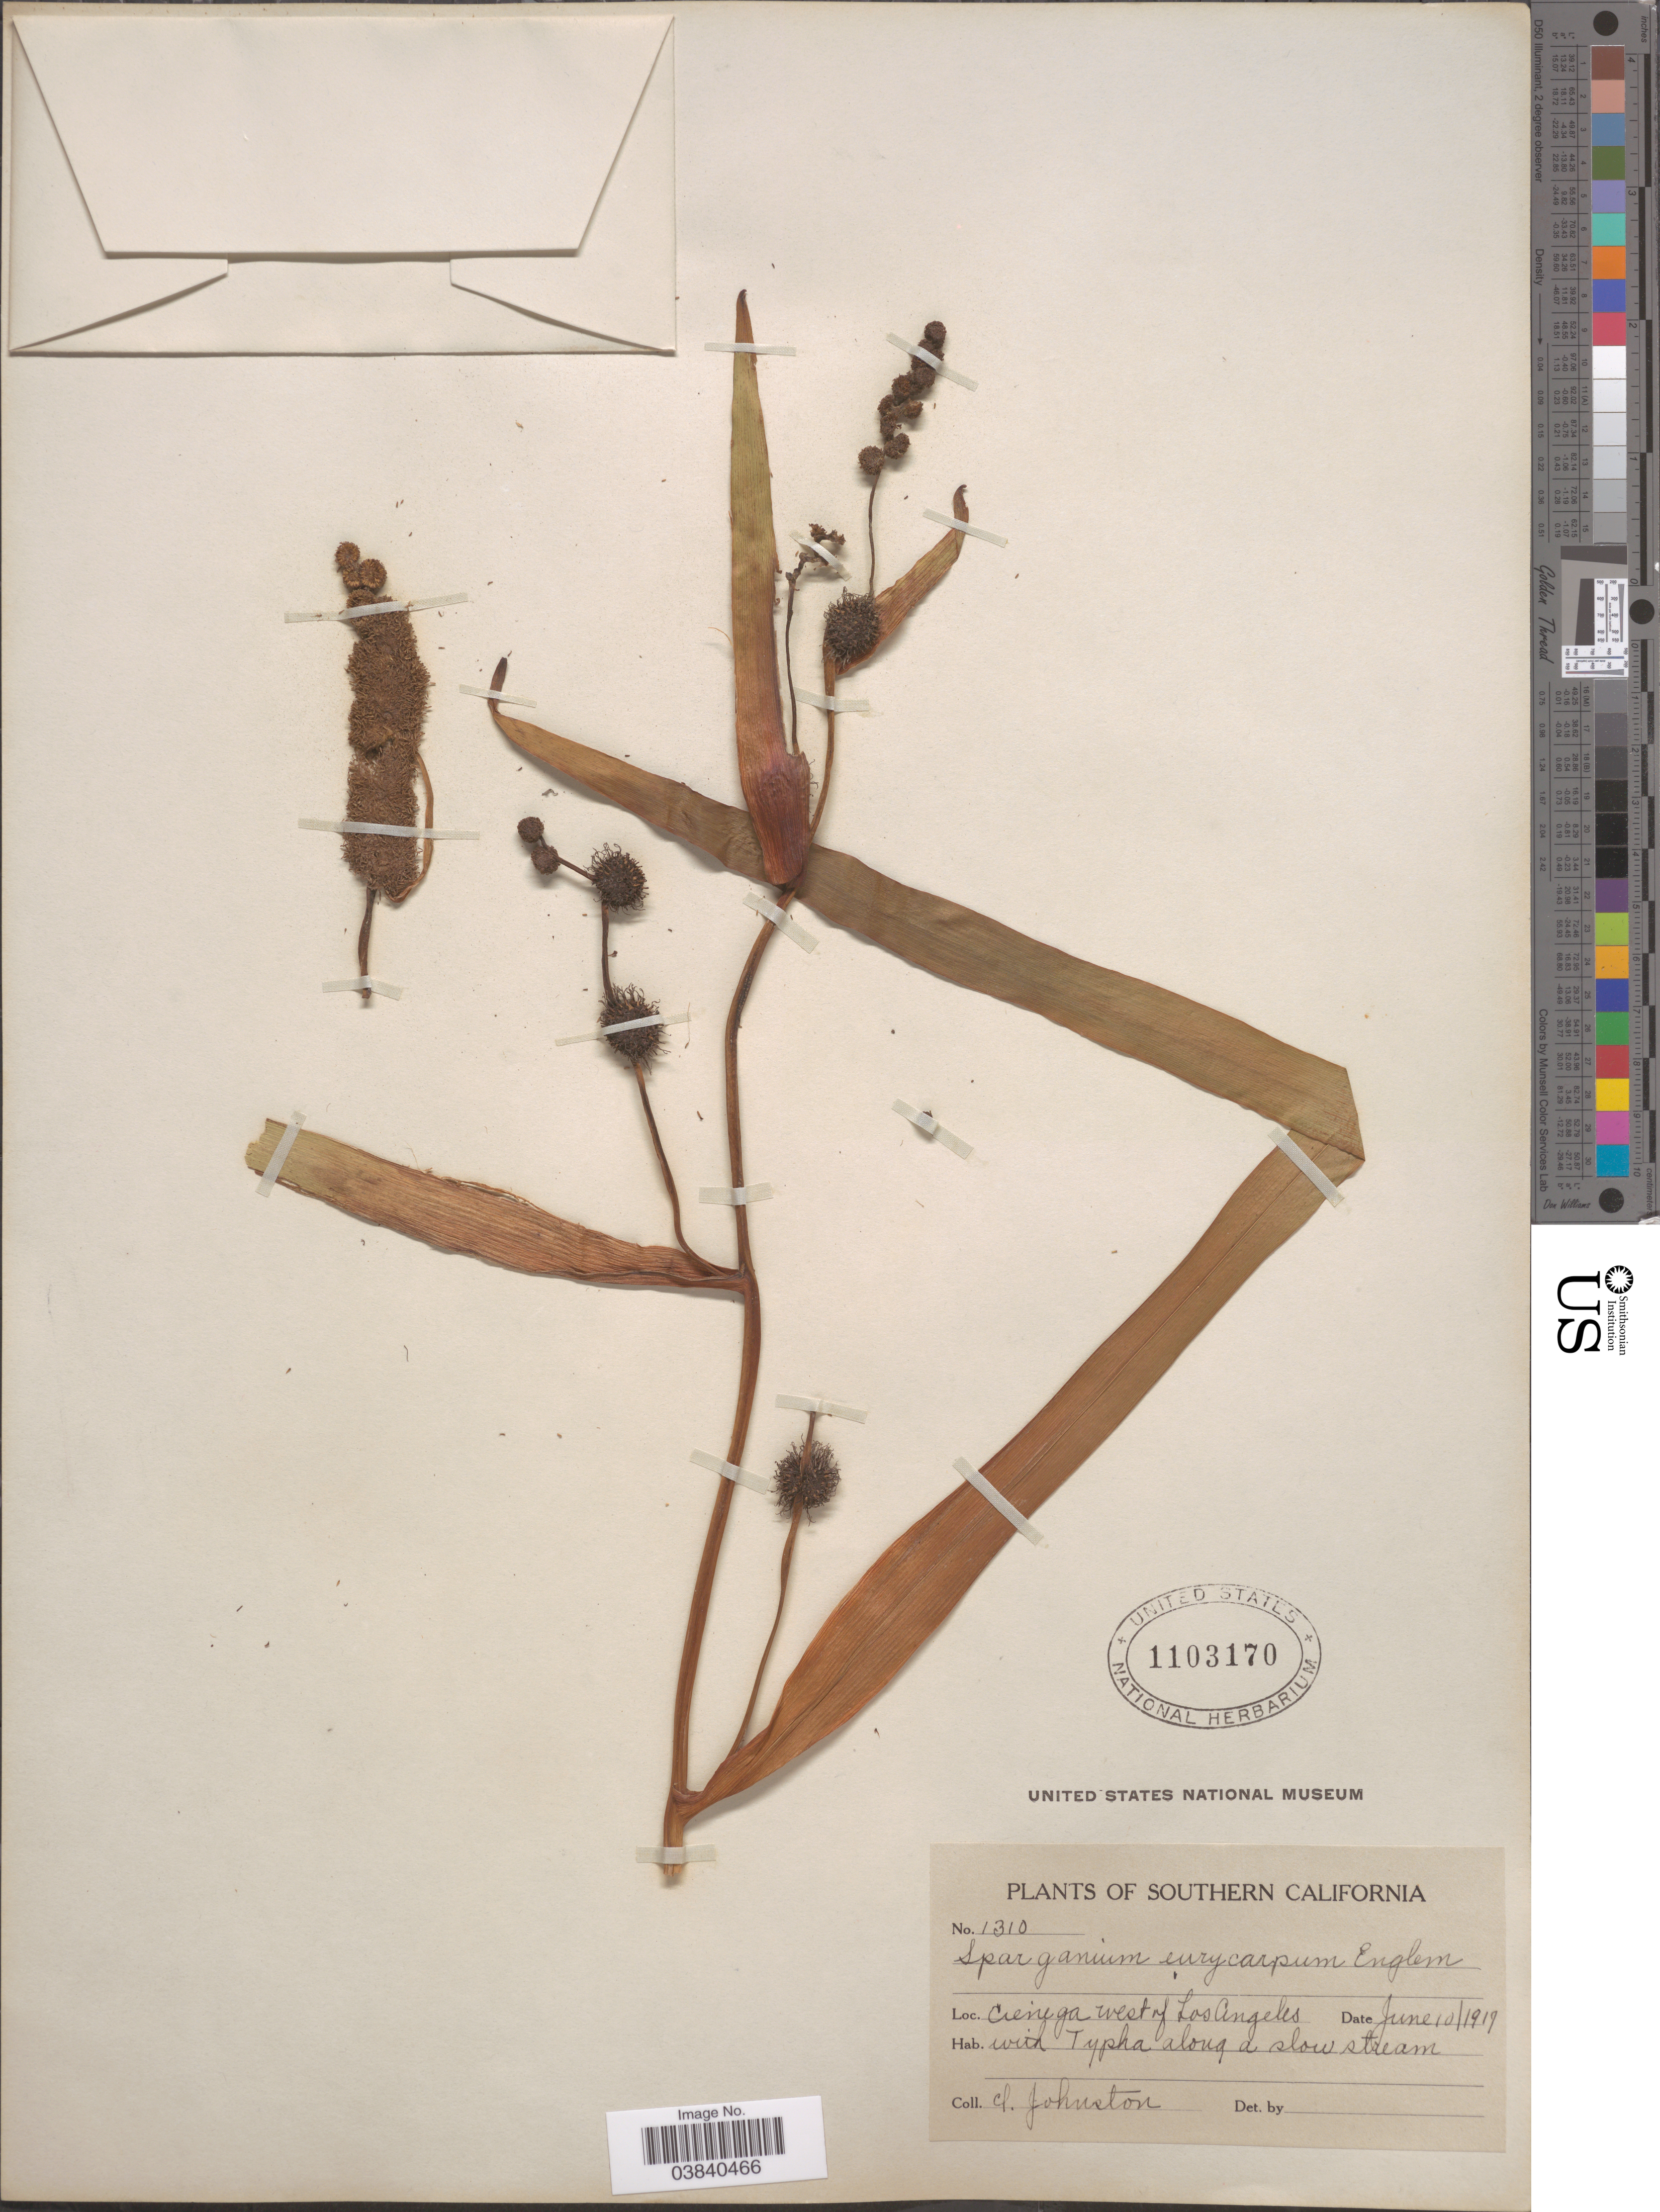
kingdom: Plantae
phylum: Tracheophyta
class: Liliopsida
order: Poales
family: Typhaceae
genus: Sparganium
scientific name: Sparganium eurycarpum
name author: Engelm.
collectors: I. Johnston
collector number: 1310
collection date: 1919-06-10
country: United States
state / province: California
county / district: Los Angeles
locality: Southern California. Cienega west of Los Angeles.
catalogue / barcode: US 1103170